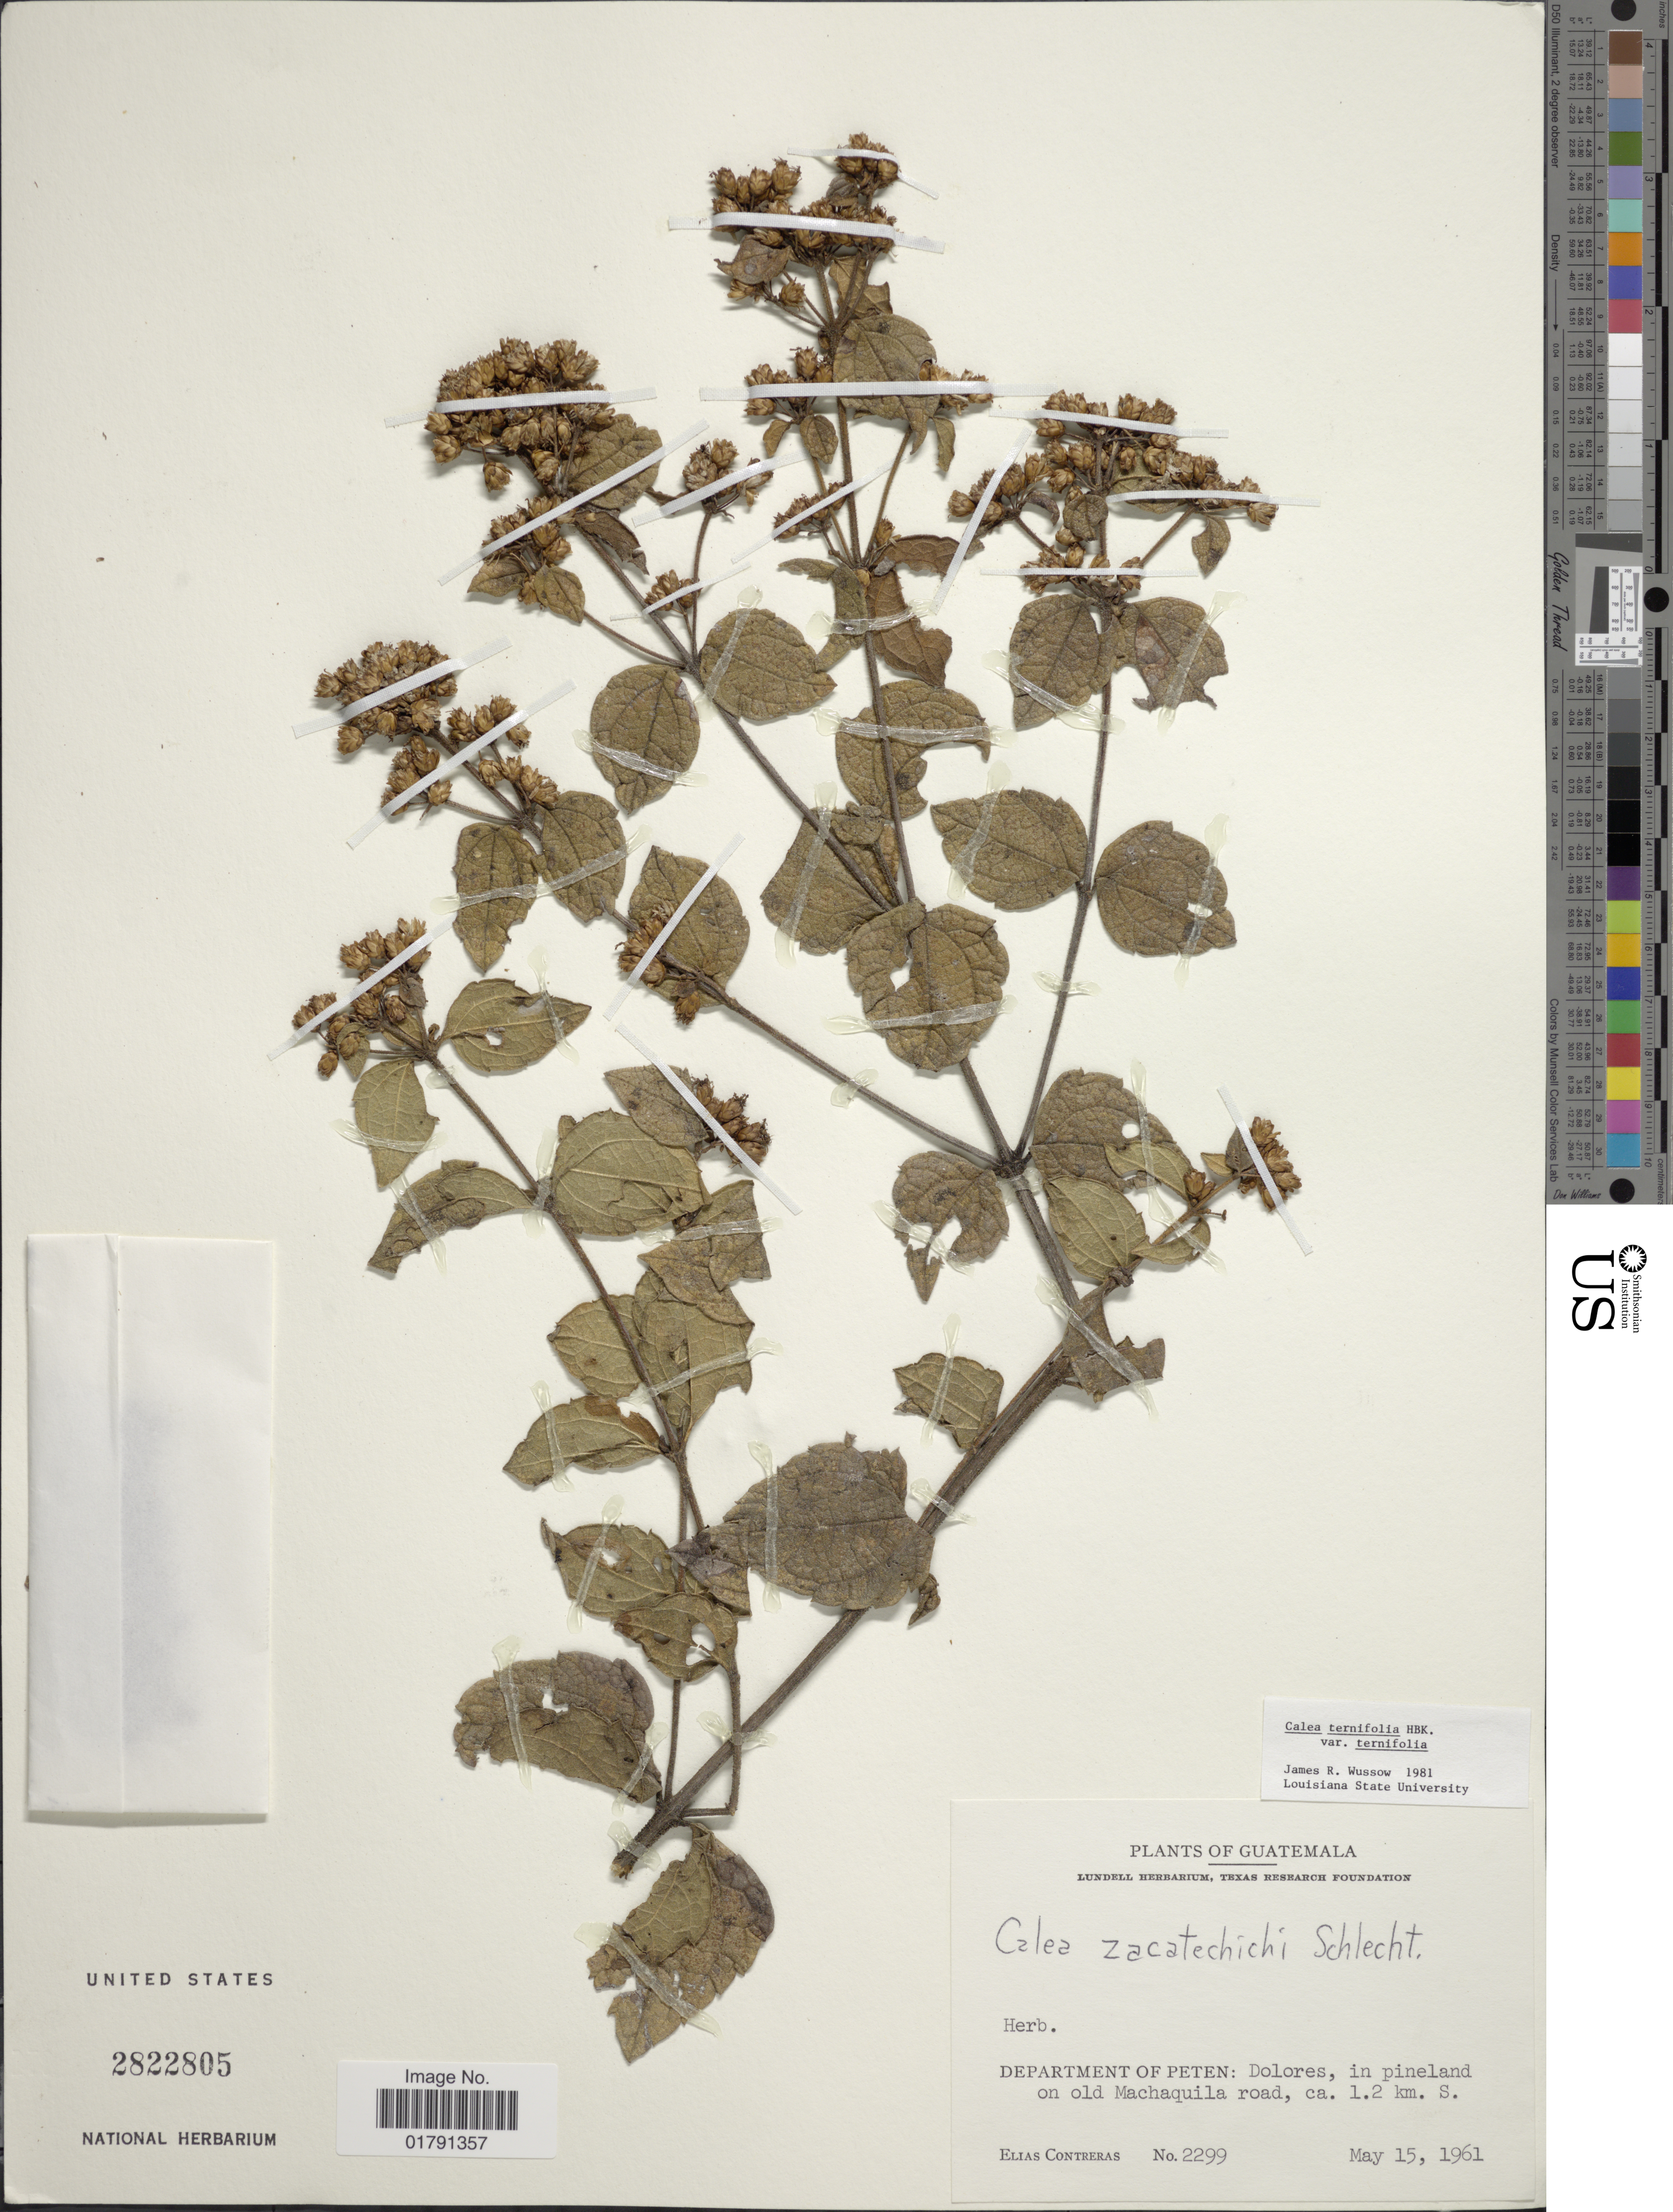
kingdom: Plantae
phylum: Tracheophyta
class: Magnoliopsida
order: Asterales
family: Asteraceae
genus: Calea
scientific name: Calea ternifolia var. ternifolia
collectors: E. Contreras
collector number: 2299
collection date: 1961-05-15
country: Guatemala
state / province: El Petén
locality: Dolores, in pineland on old Machaquila road, ca 1.2 km S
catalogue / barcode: US 2822805